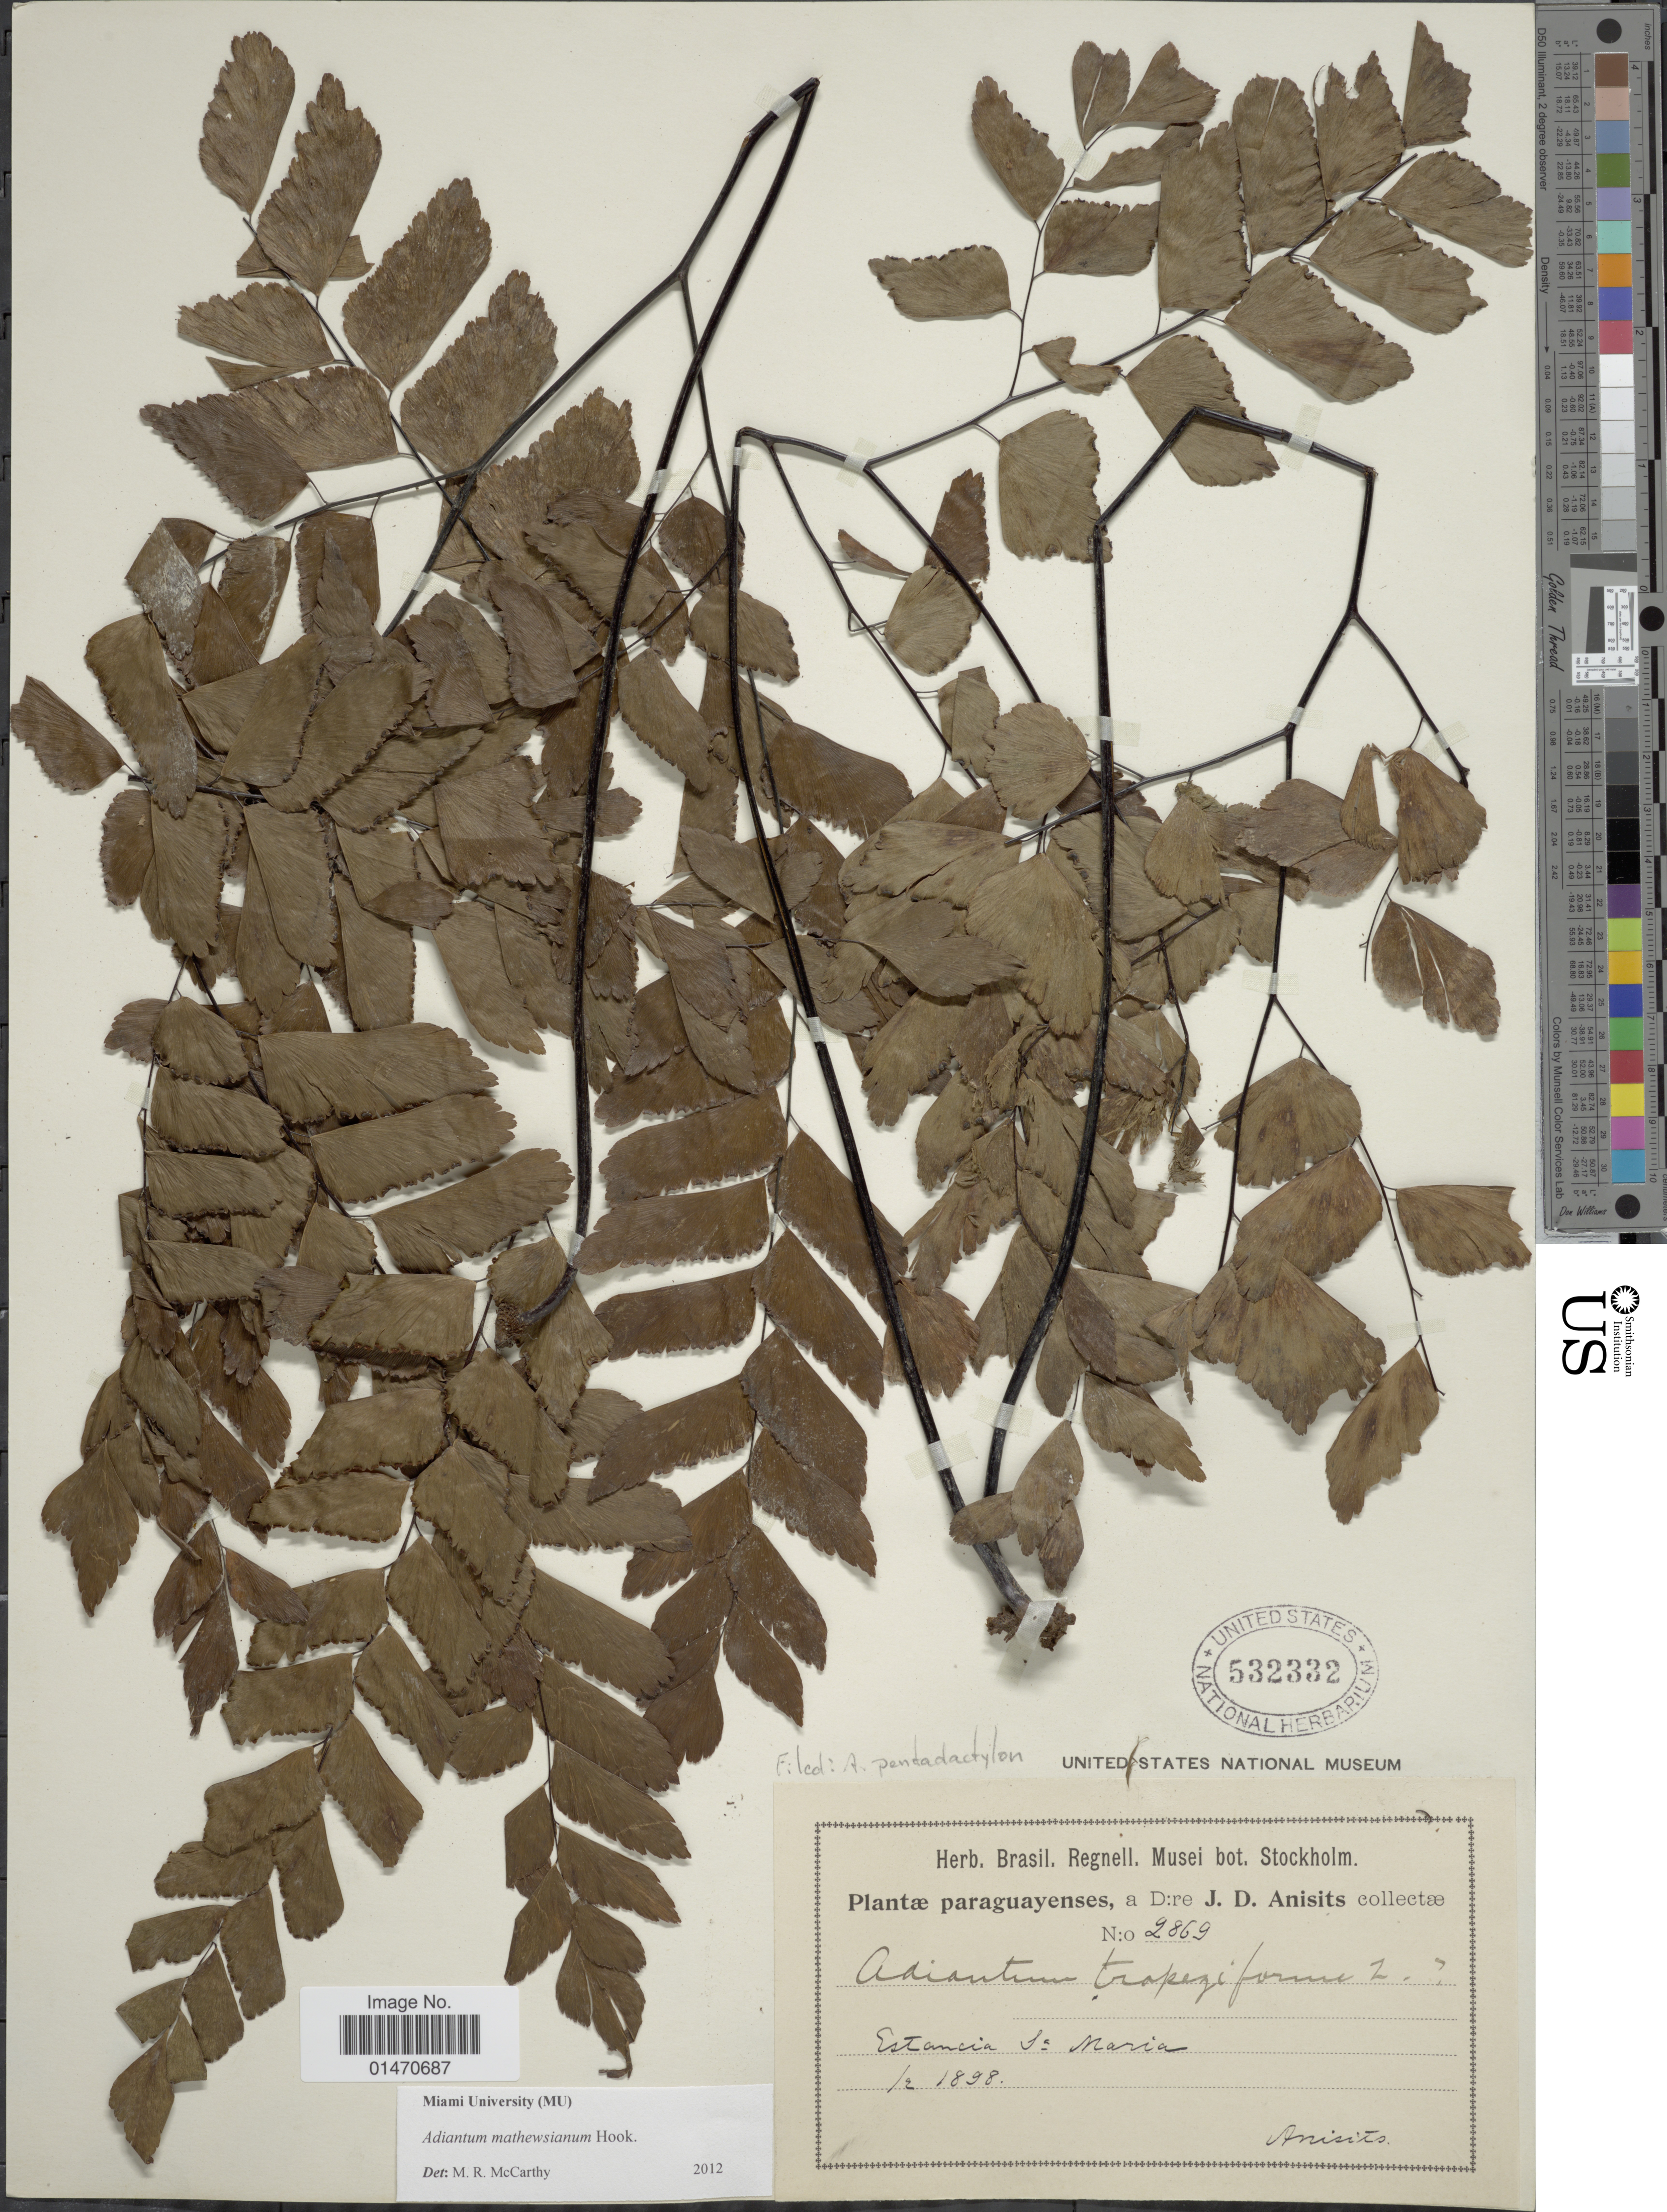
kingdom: Plantae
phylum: Tracheophyta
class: Polypodiopsida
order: Polypodiales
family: Pteridaceae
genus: Adiantum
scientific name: Adiantum mathewsianum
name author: Hook.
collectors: J. D. Anisits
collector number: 2869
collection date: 1898-02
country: Paraguay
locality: Estancia Sa Maria.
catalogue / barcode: US 532332